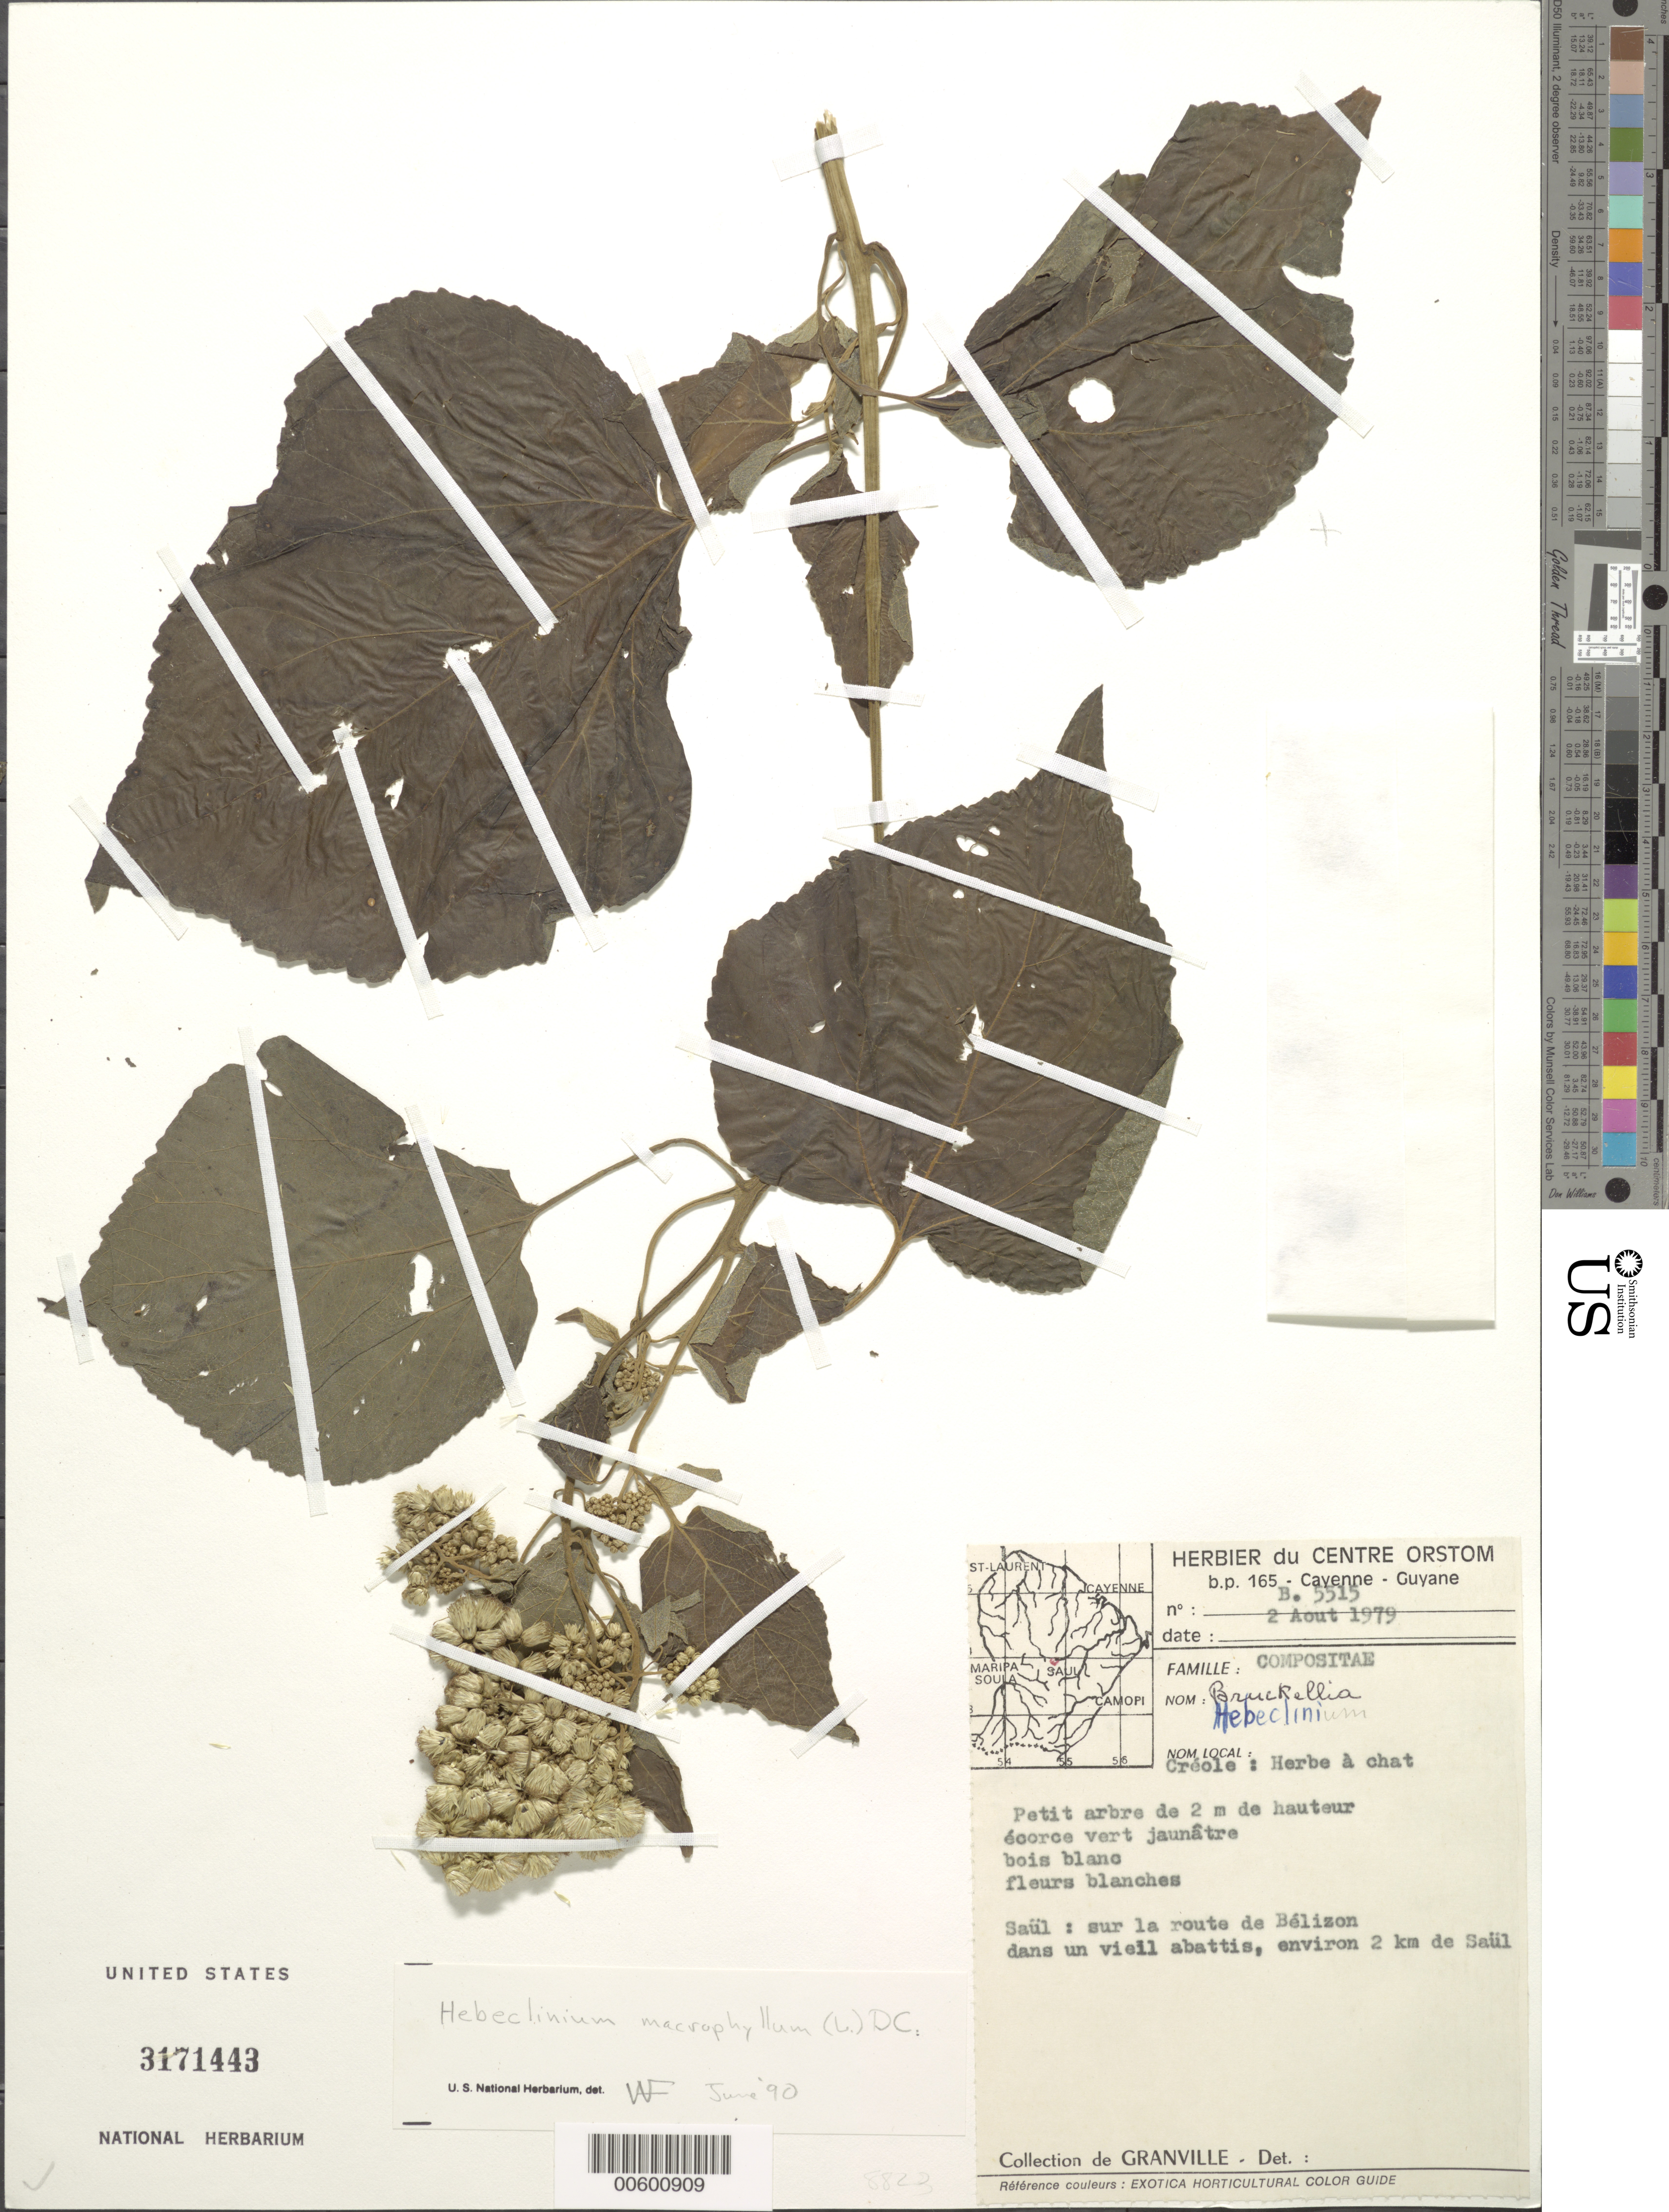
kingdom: Plantae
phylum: Tracheophyta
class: Magnoliopsida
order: Asterales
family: Asteraceae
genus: Hebeclinium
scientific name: Hebeclinium macrophyllum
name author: (L.) DC.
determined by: Funk, Vicki A., (BOT), Smithsonian Institution - National Museum of Natural History (UNITED STATES)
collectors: J.-J. de Granville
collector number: B 5515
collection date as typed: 2-Aug-79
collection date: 1979-08-02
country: French Guiana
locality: Saül, Route de Bélizon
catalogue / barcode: US 3171443